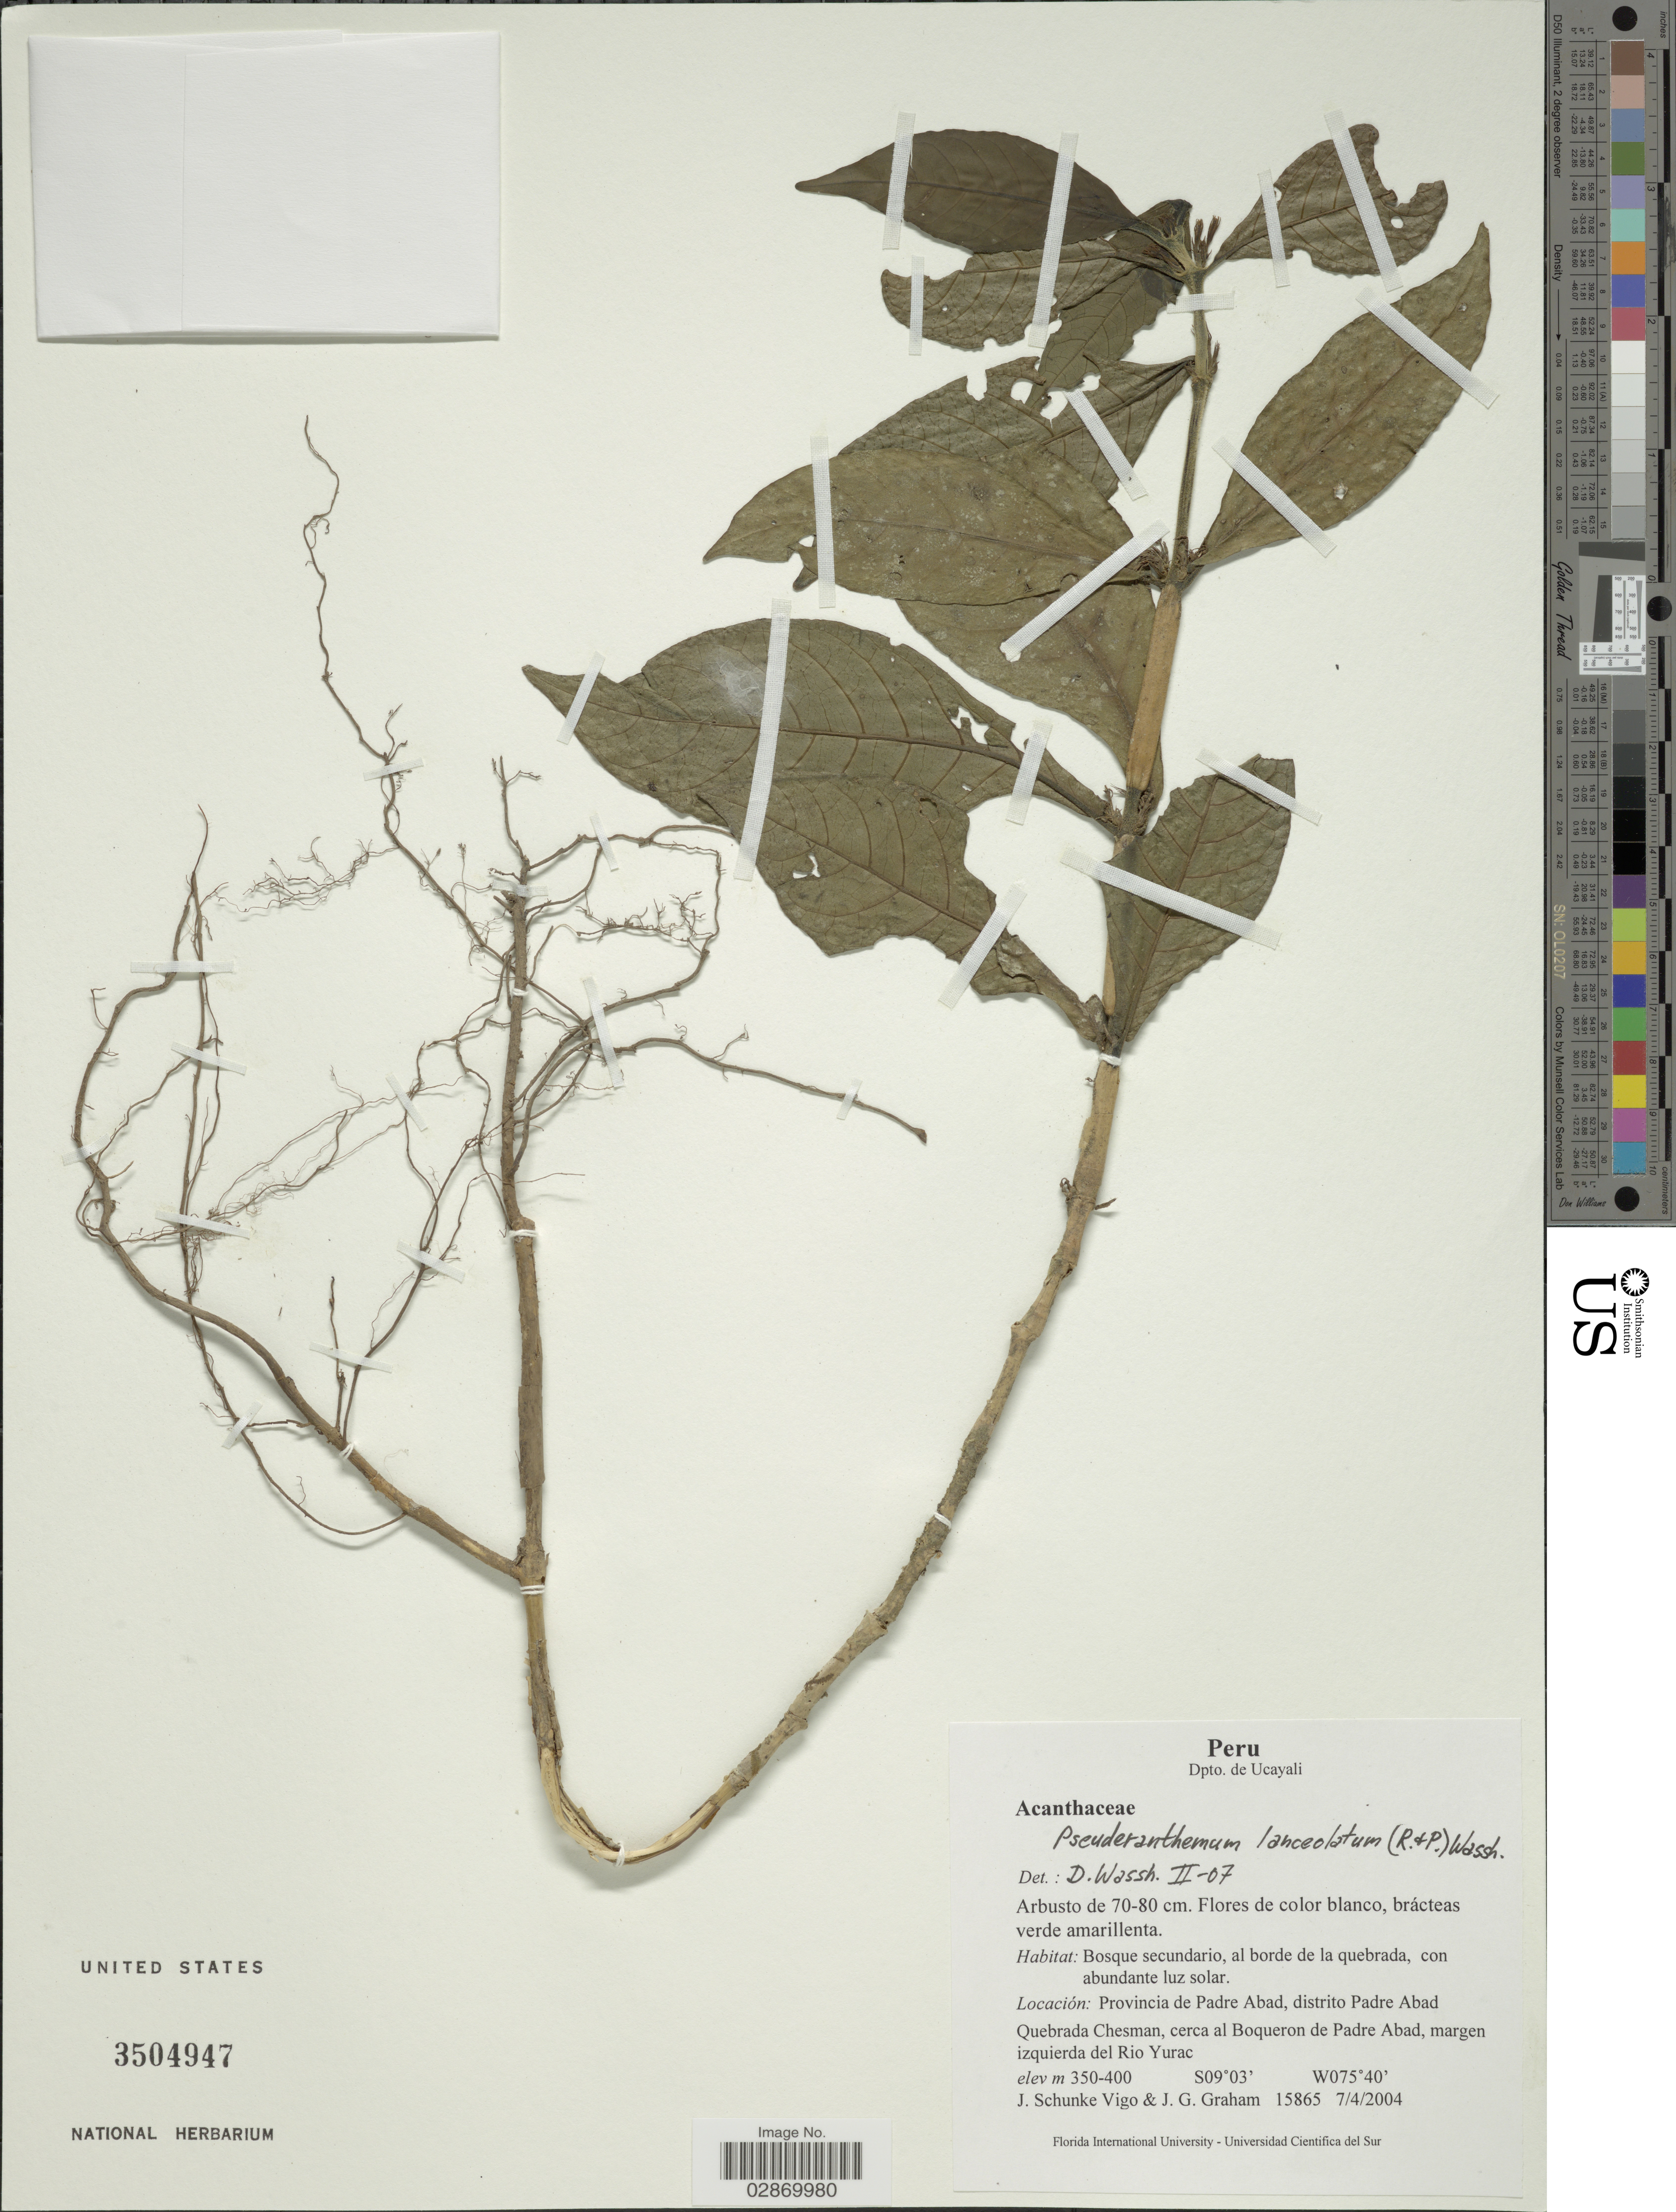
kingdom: Plantae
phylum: Tracheophyta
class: Magnoliopsida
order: Lamiales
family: Acanthaceae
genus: Pseuderanthemum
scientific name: Pseuderanthemum lanceolatum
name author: (Ruiz & Pav.) Wassh.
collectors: J. Schunke Vigo & J. Graham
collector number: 15865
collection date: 2004-04-07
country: Peru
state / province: Ucayali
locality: Dpto. de Uacayali, Provincia de Padre Abad, distrito Padre Abad, Quebrada Chesman, cerca al Boqueron de Padre Abad, margen izquierda del Rio Yurac.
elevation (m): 350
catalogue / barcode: US 3504947